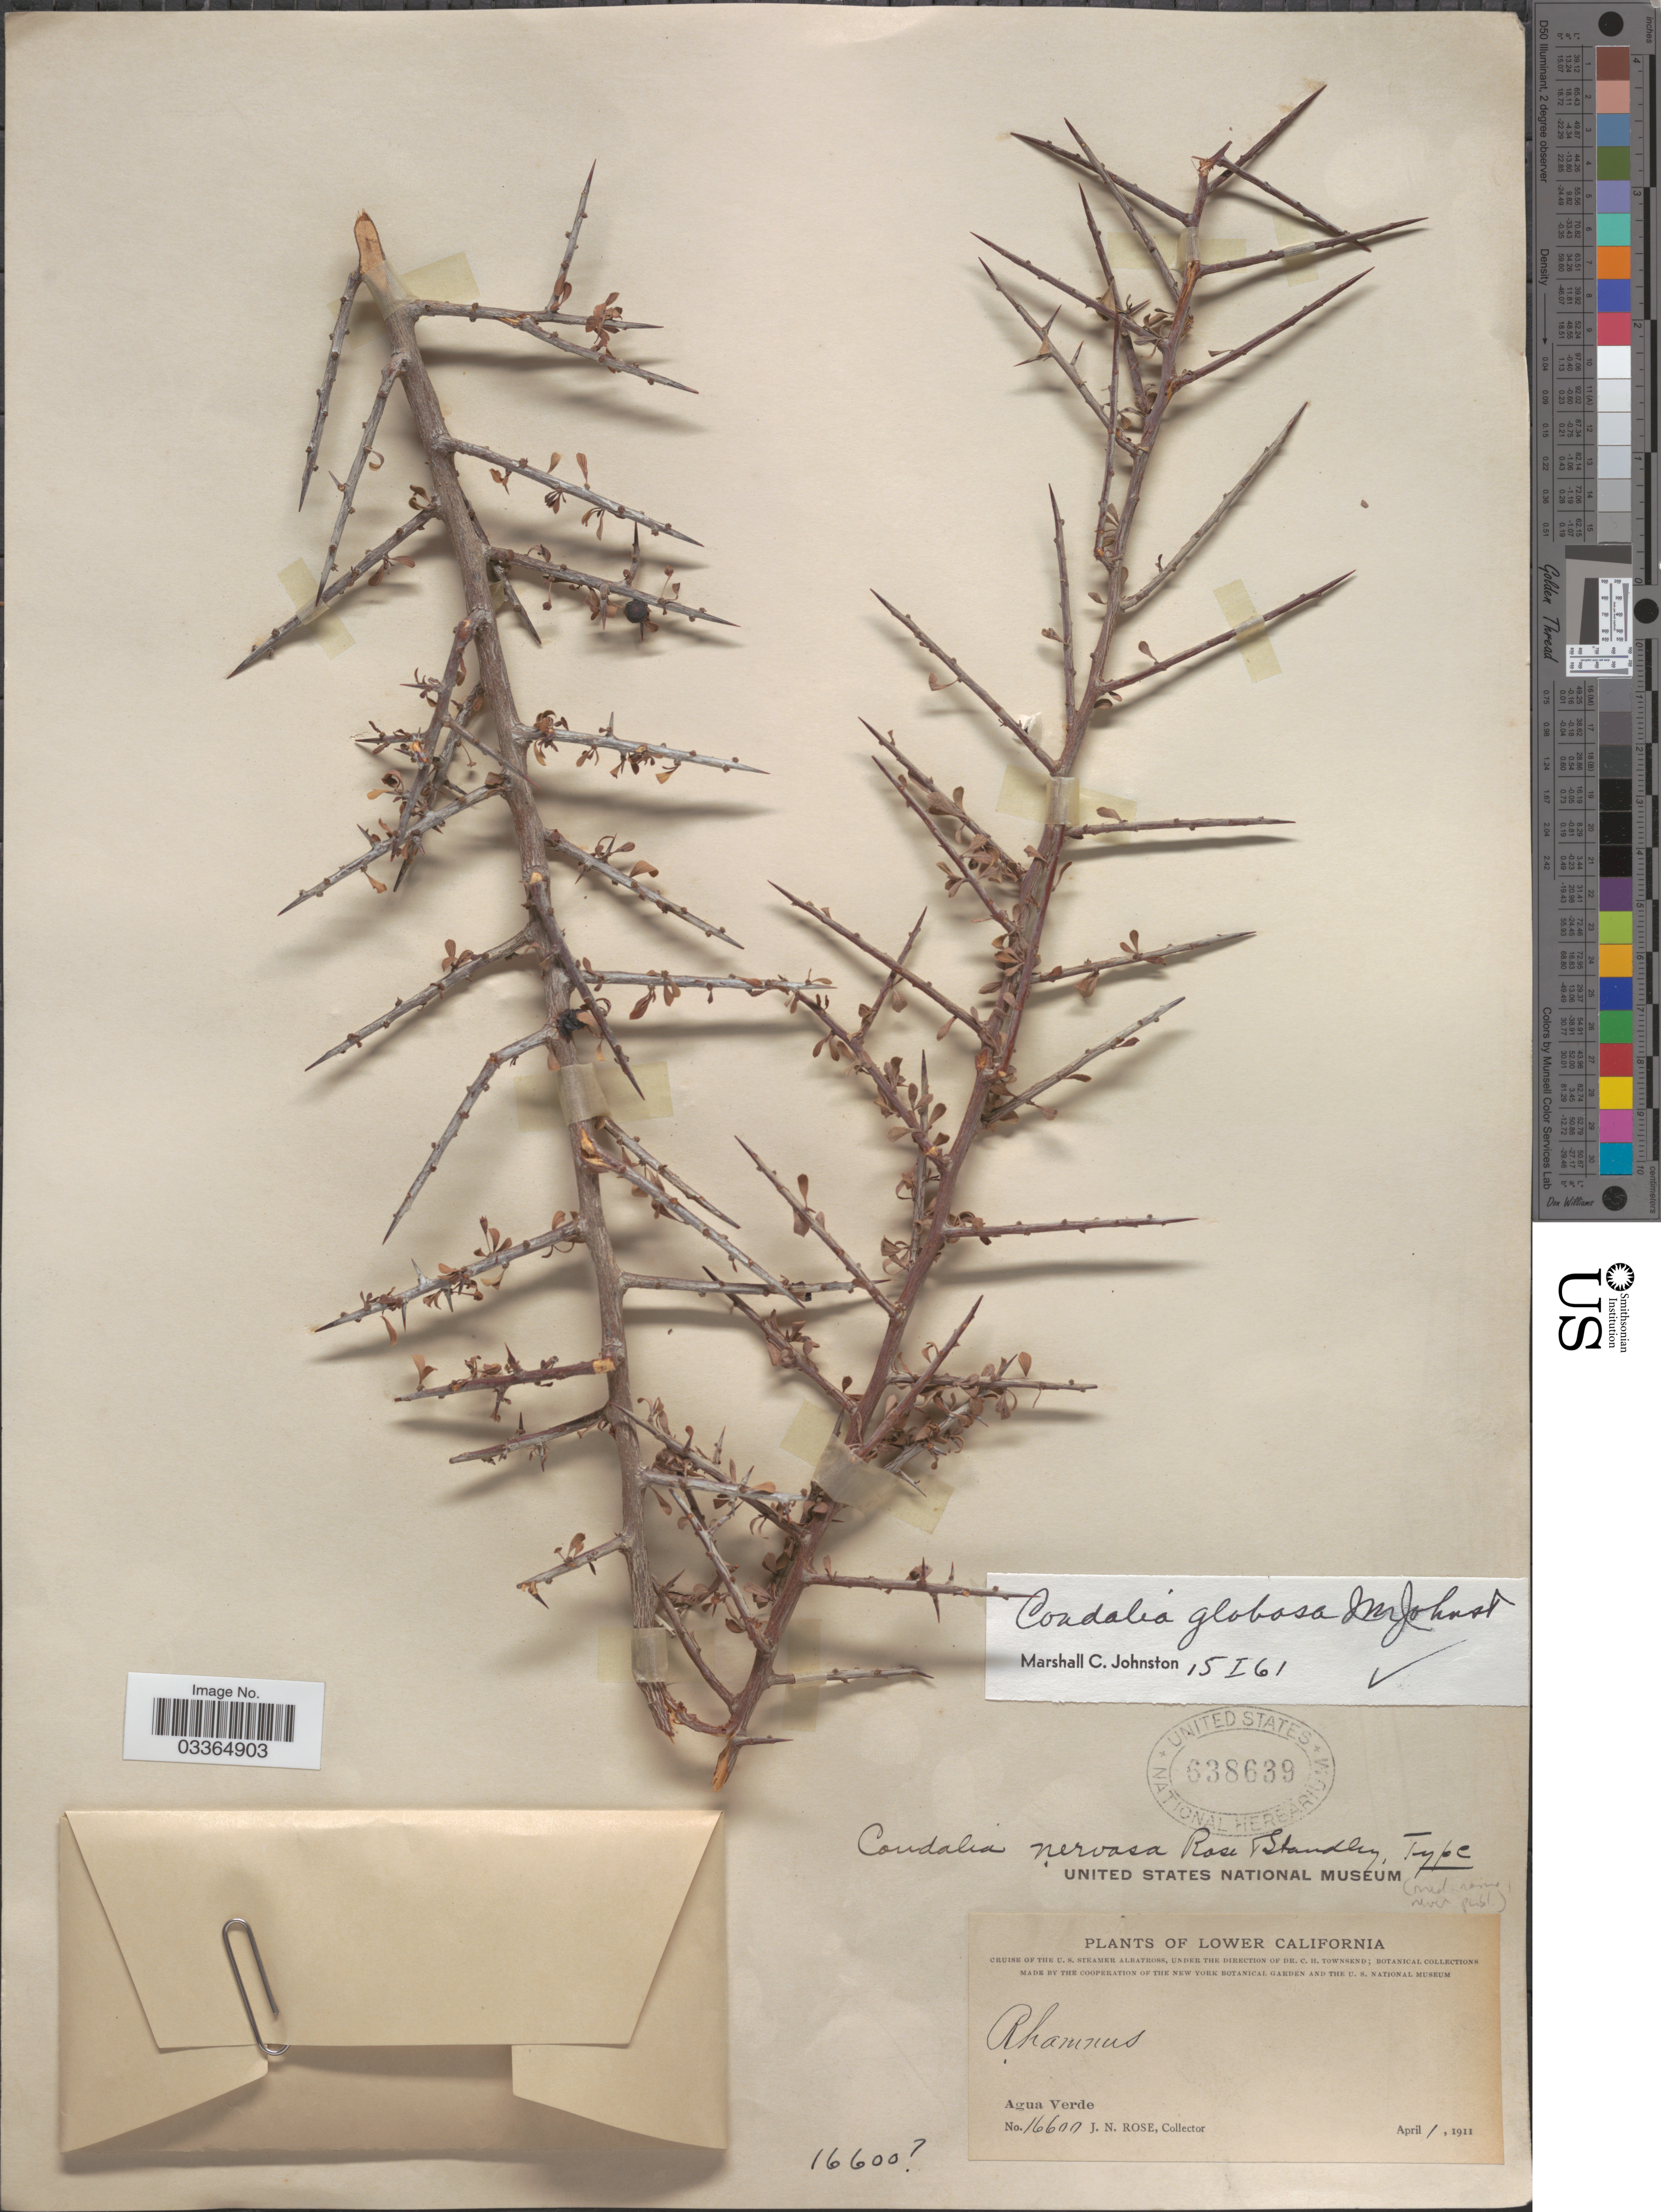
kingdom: Plantae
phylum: Tracheophyta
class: Magnoliopsida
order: Rosales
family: Rhamnaceae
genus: Condalia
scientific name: Condalia globosa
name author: I.M. Johnst.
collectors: J. N. Rose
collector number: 16600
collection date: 1911-04-01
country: Mexico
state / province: Baja California Sur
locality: Lower California. Agua Verde.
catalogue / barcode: US 638639